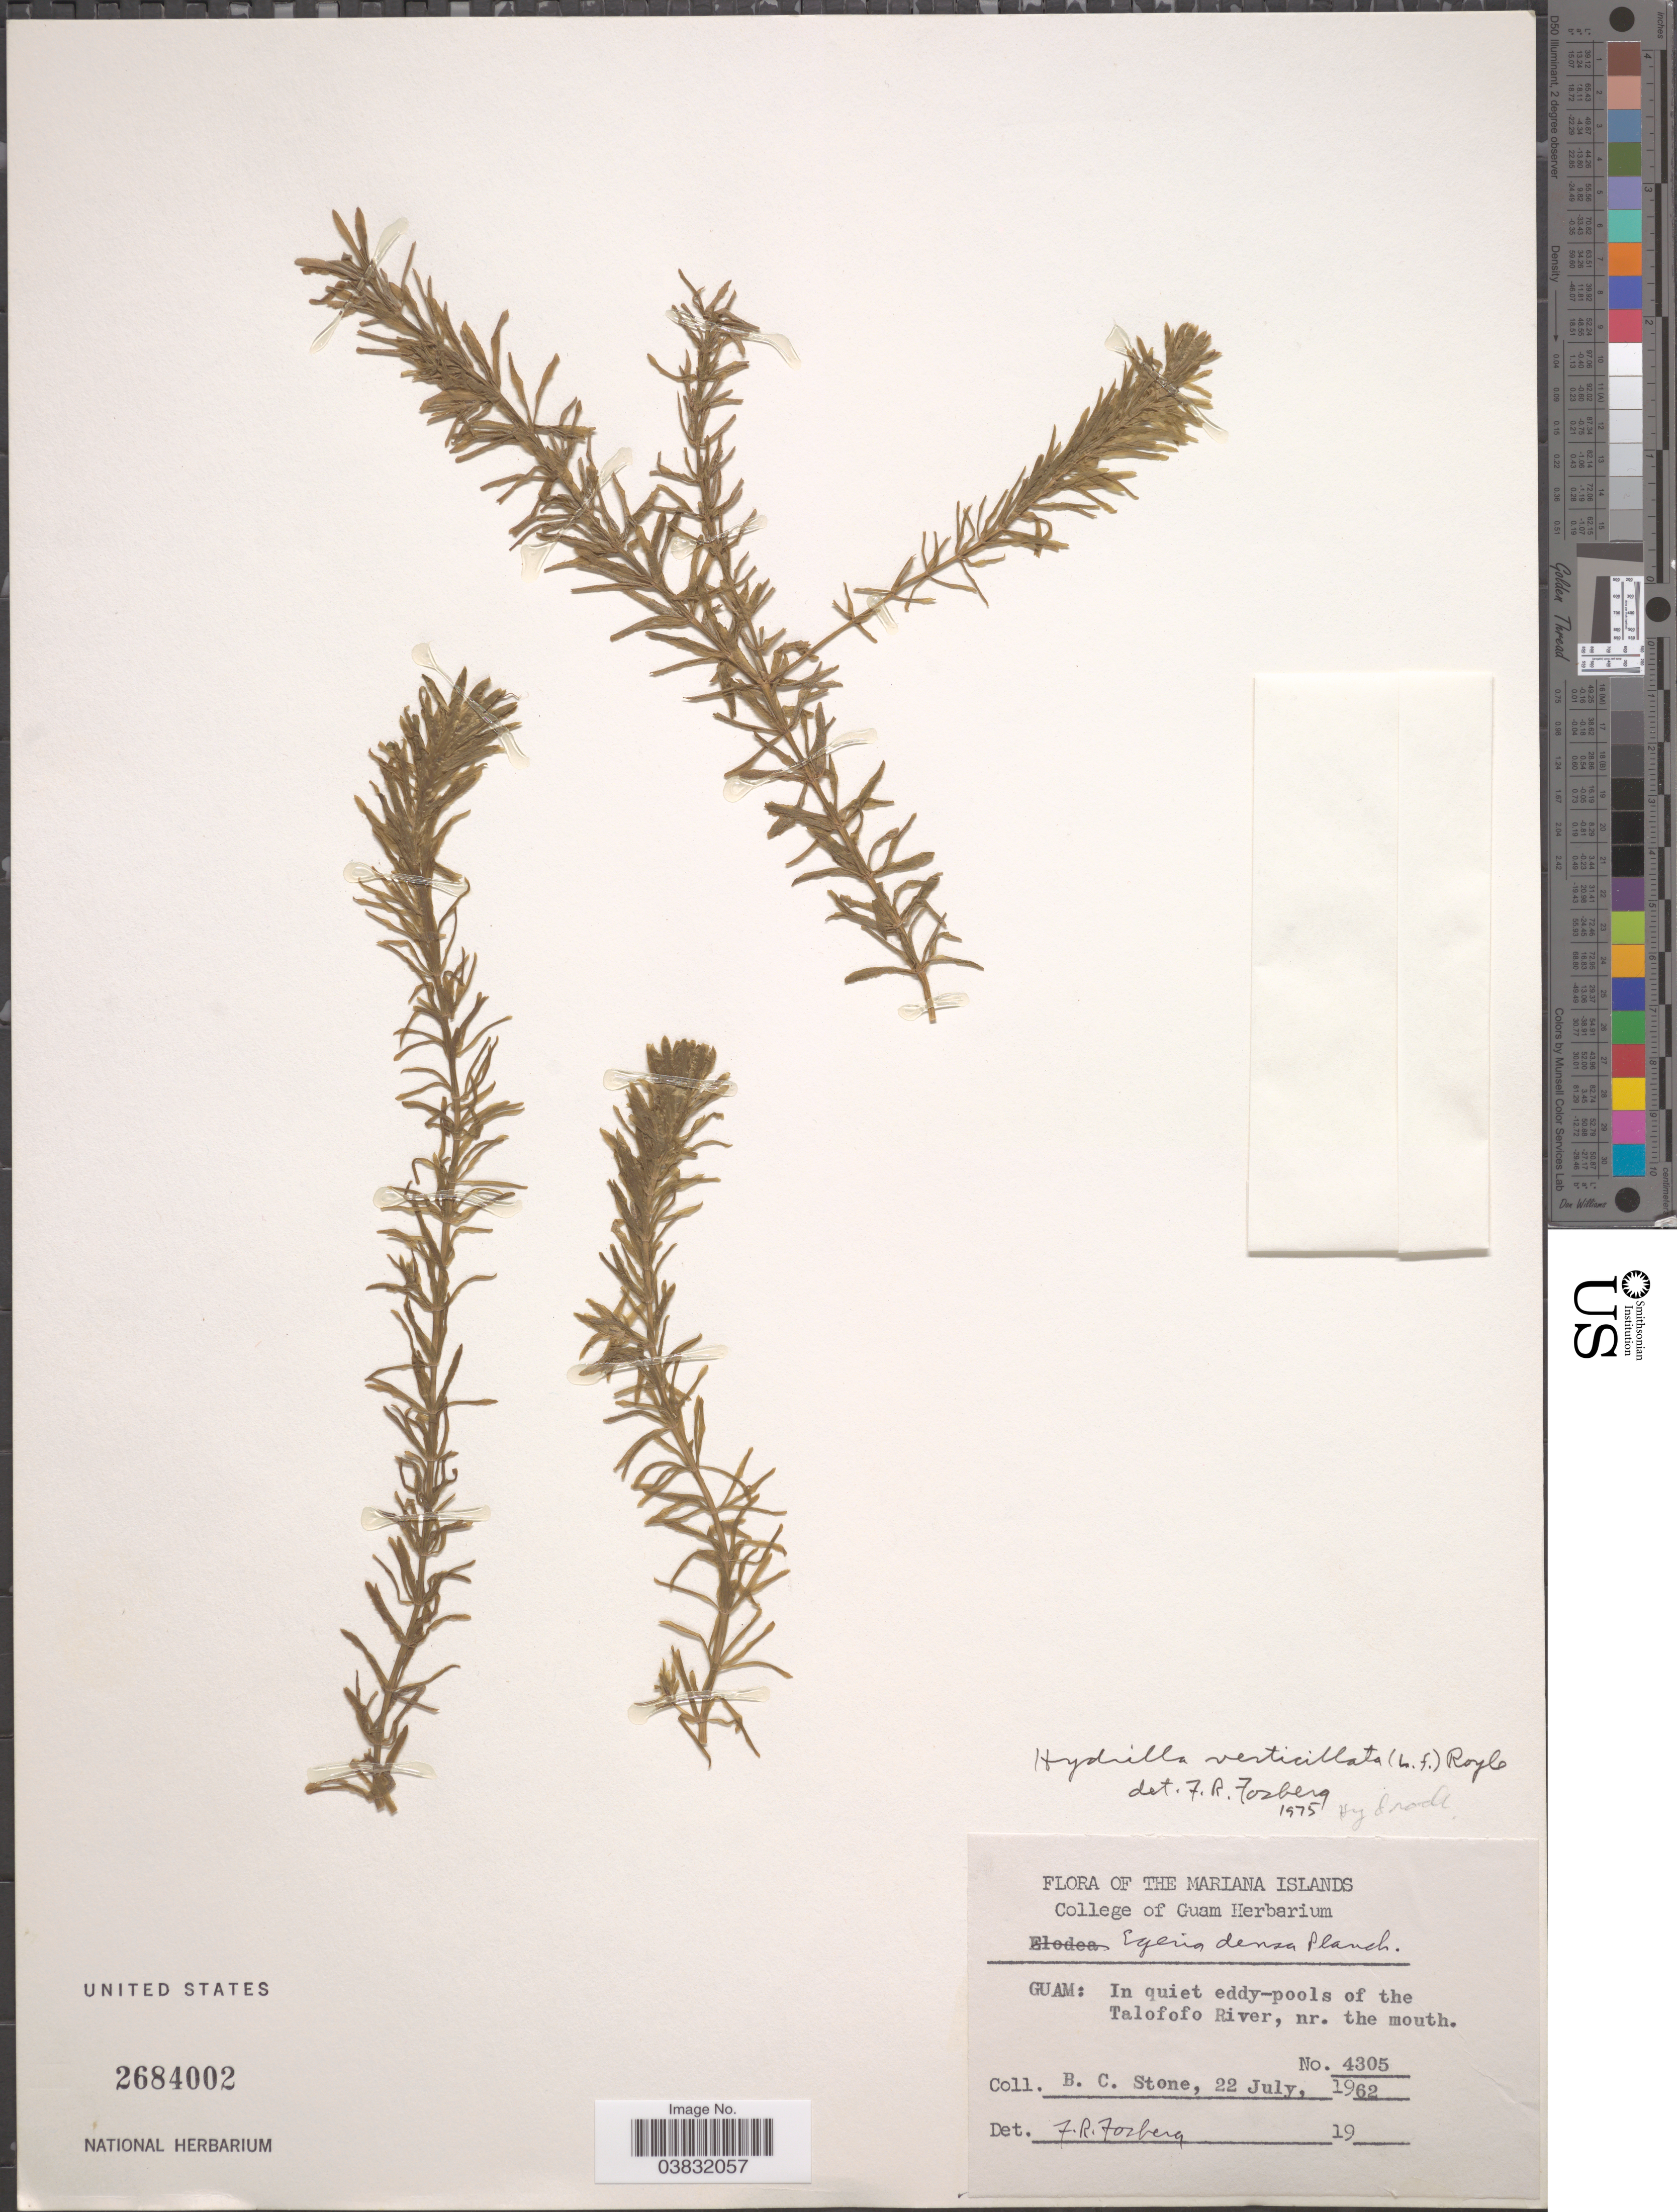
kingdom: Plantae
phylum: Tracheophyta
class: Liliopsida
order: Alismatales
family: Hydrocharitaceae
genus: Hydrilla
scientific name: Hydrilla verticillata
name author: (L. f.) Royle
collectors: B. C. Stone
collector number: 4305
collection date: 1962-07-22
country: Guam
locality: The Mariana Islands. Guam: In quiet eddy-pools of the Talofofo River, nr. the mouth.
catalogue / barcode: US 2684002